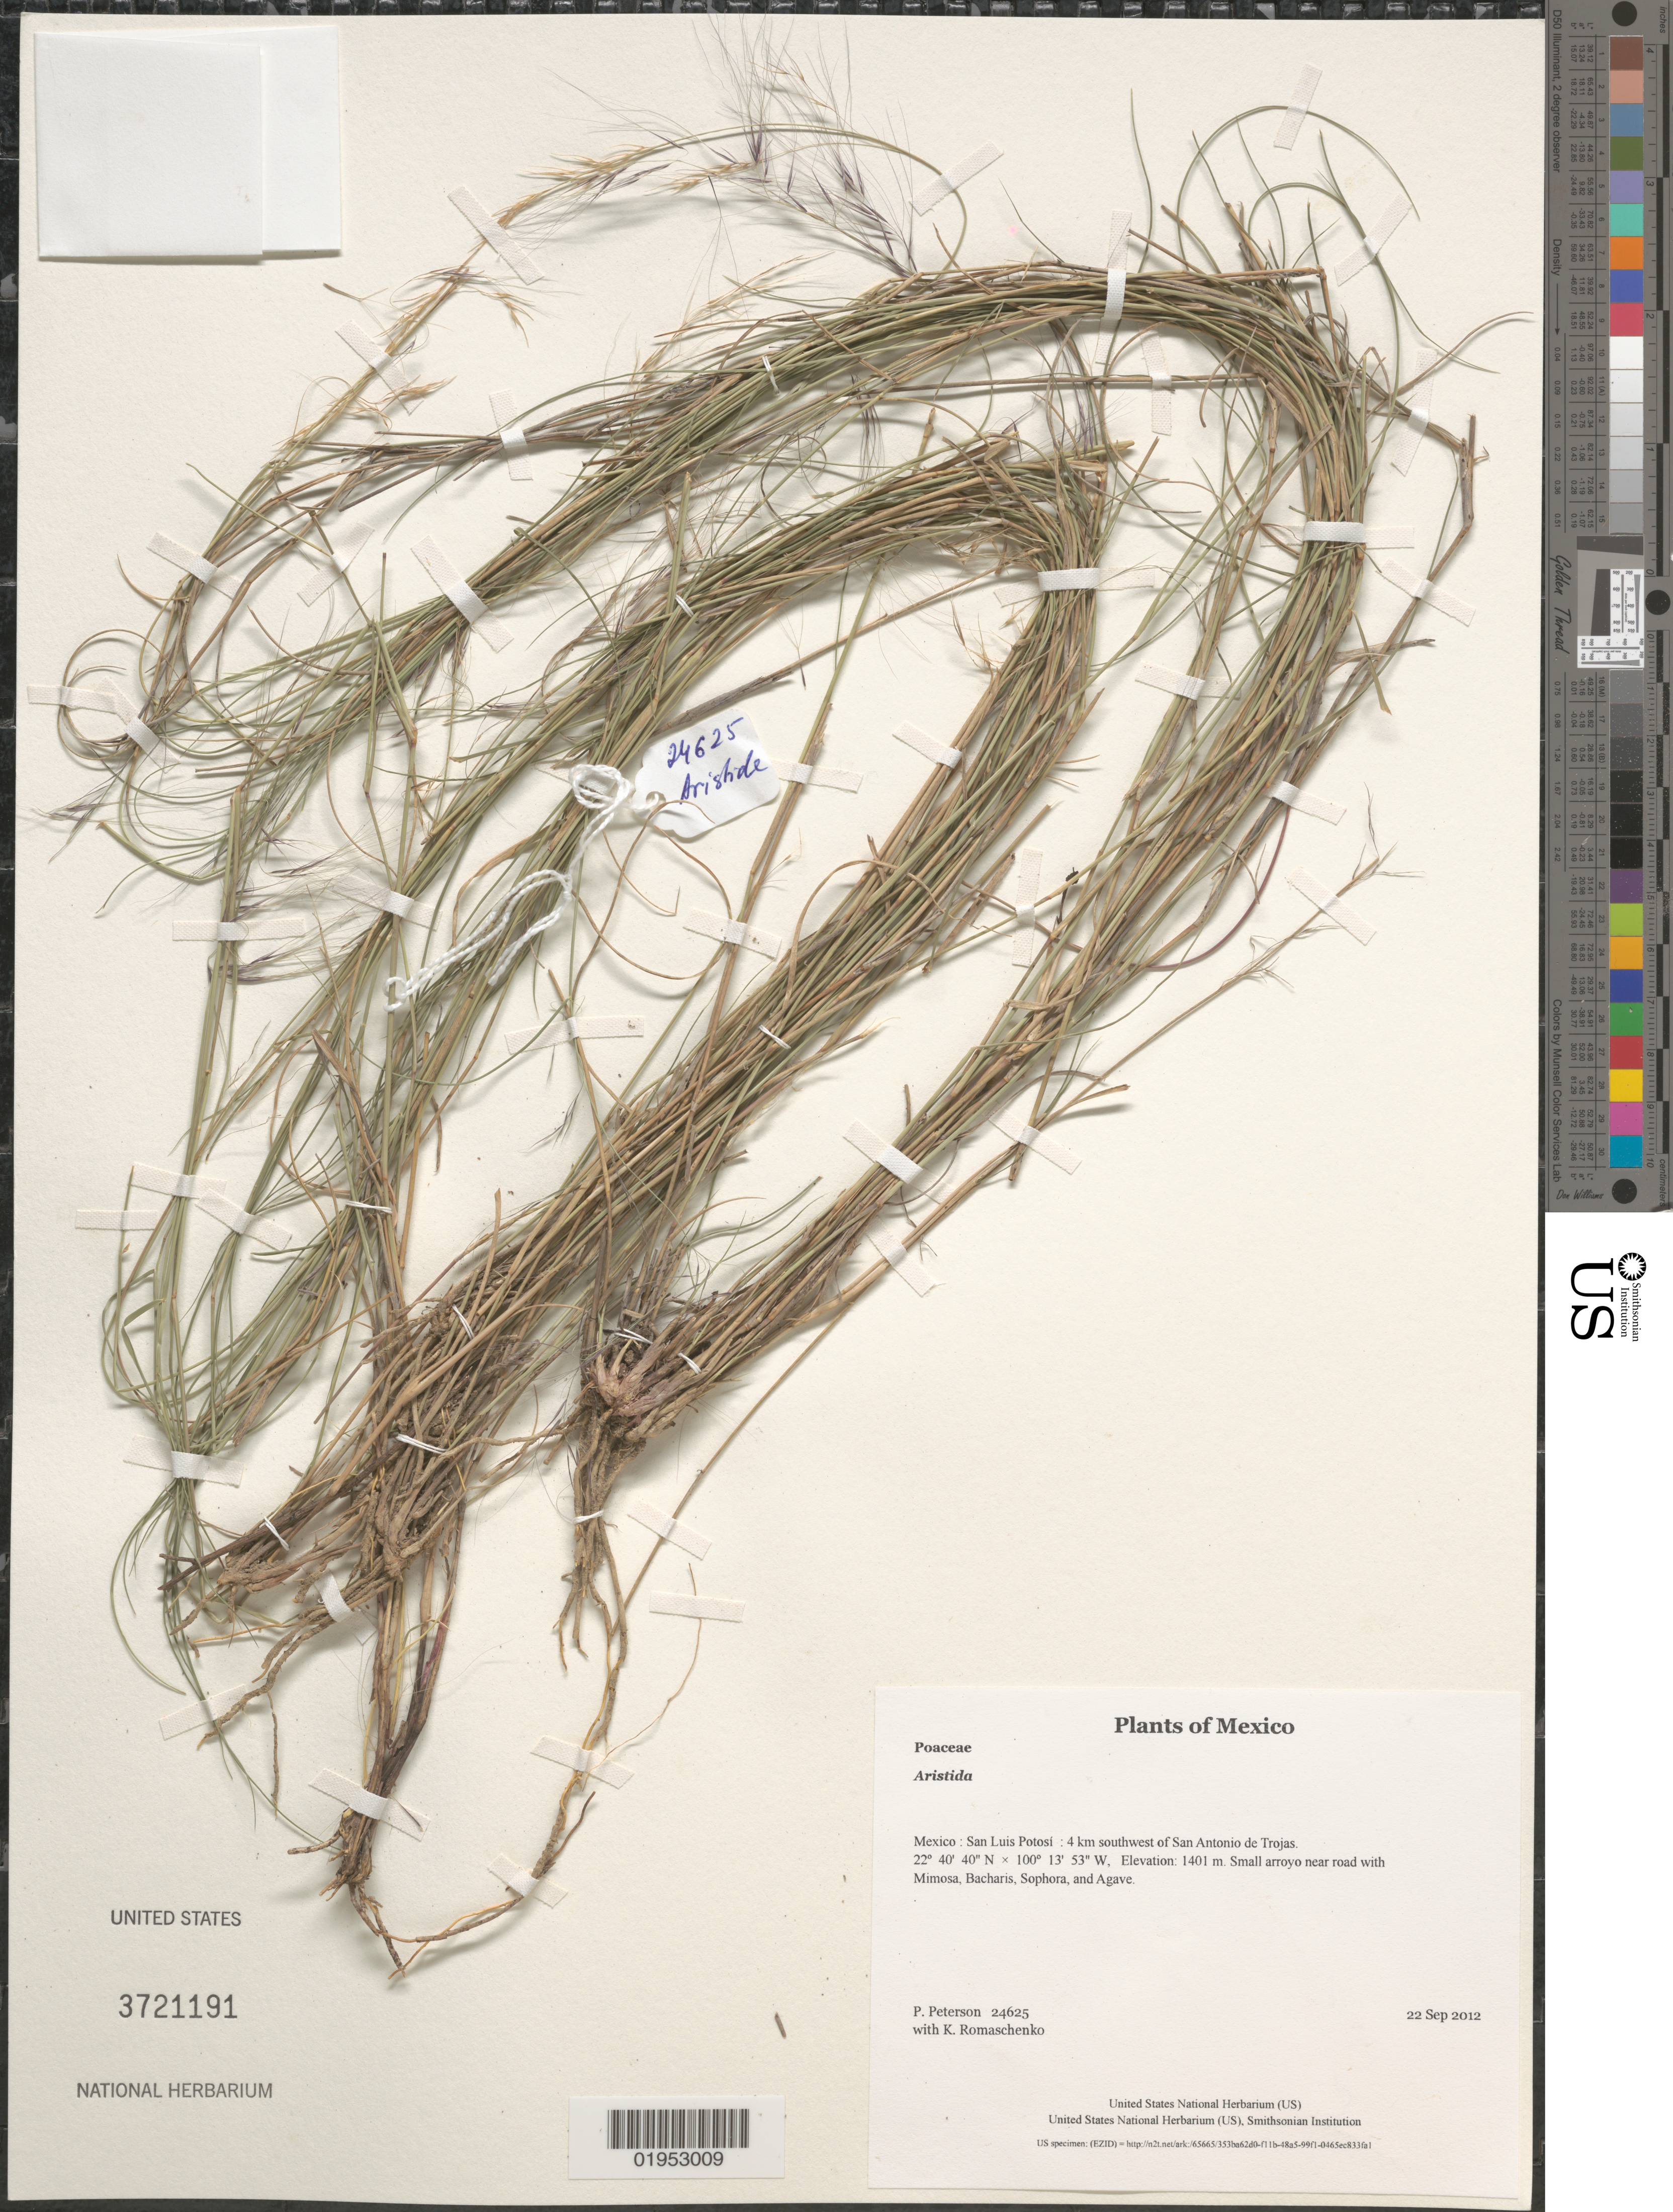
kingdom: Plantae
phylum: Tracheophyta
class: Liliopsida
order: Poales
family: Poaceae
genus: Aristida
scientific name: Aristida sp.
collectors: P. M. Peterson & K. Romaschenko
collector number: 24625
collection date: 2012-09-22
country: Mexico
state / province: San Luis Potosí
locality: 4 km southwest of San Antonio de Trojas.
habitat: Small arroyo near road with Mimosa, Bacharis, Sophora, and Agave.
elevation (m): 1401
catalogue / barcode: US 3721191